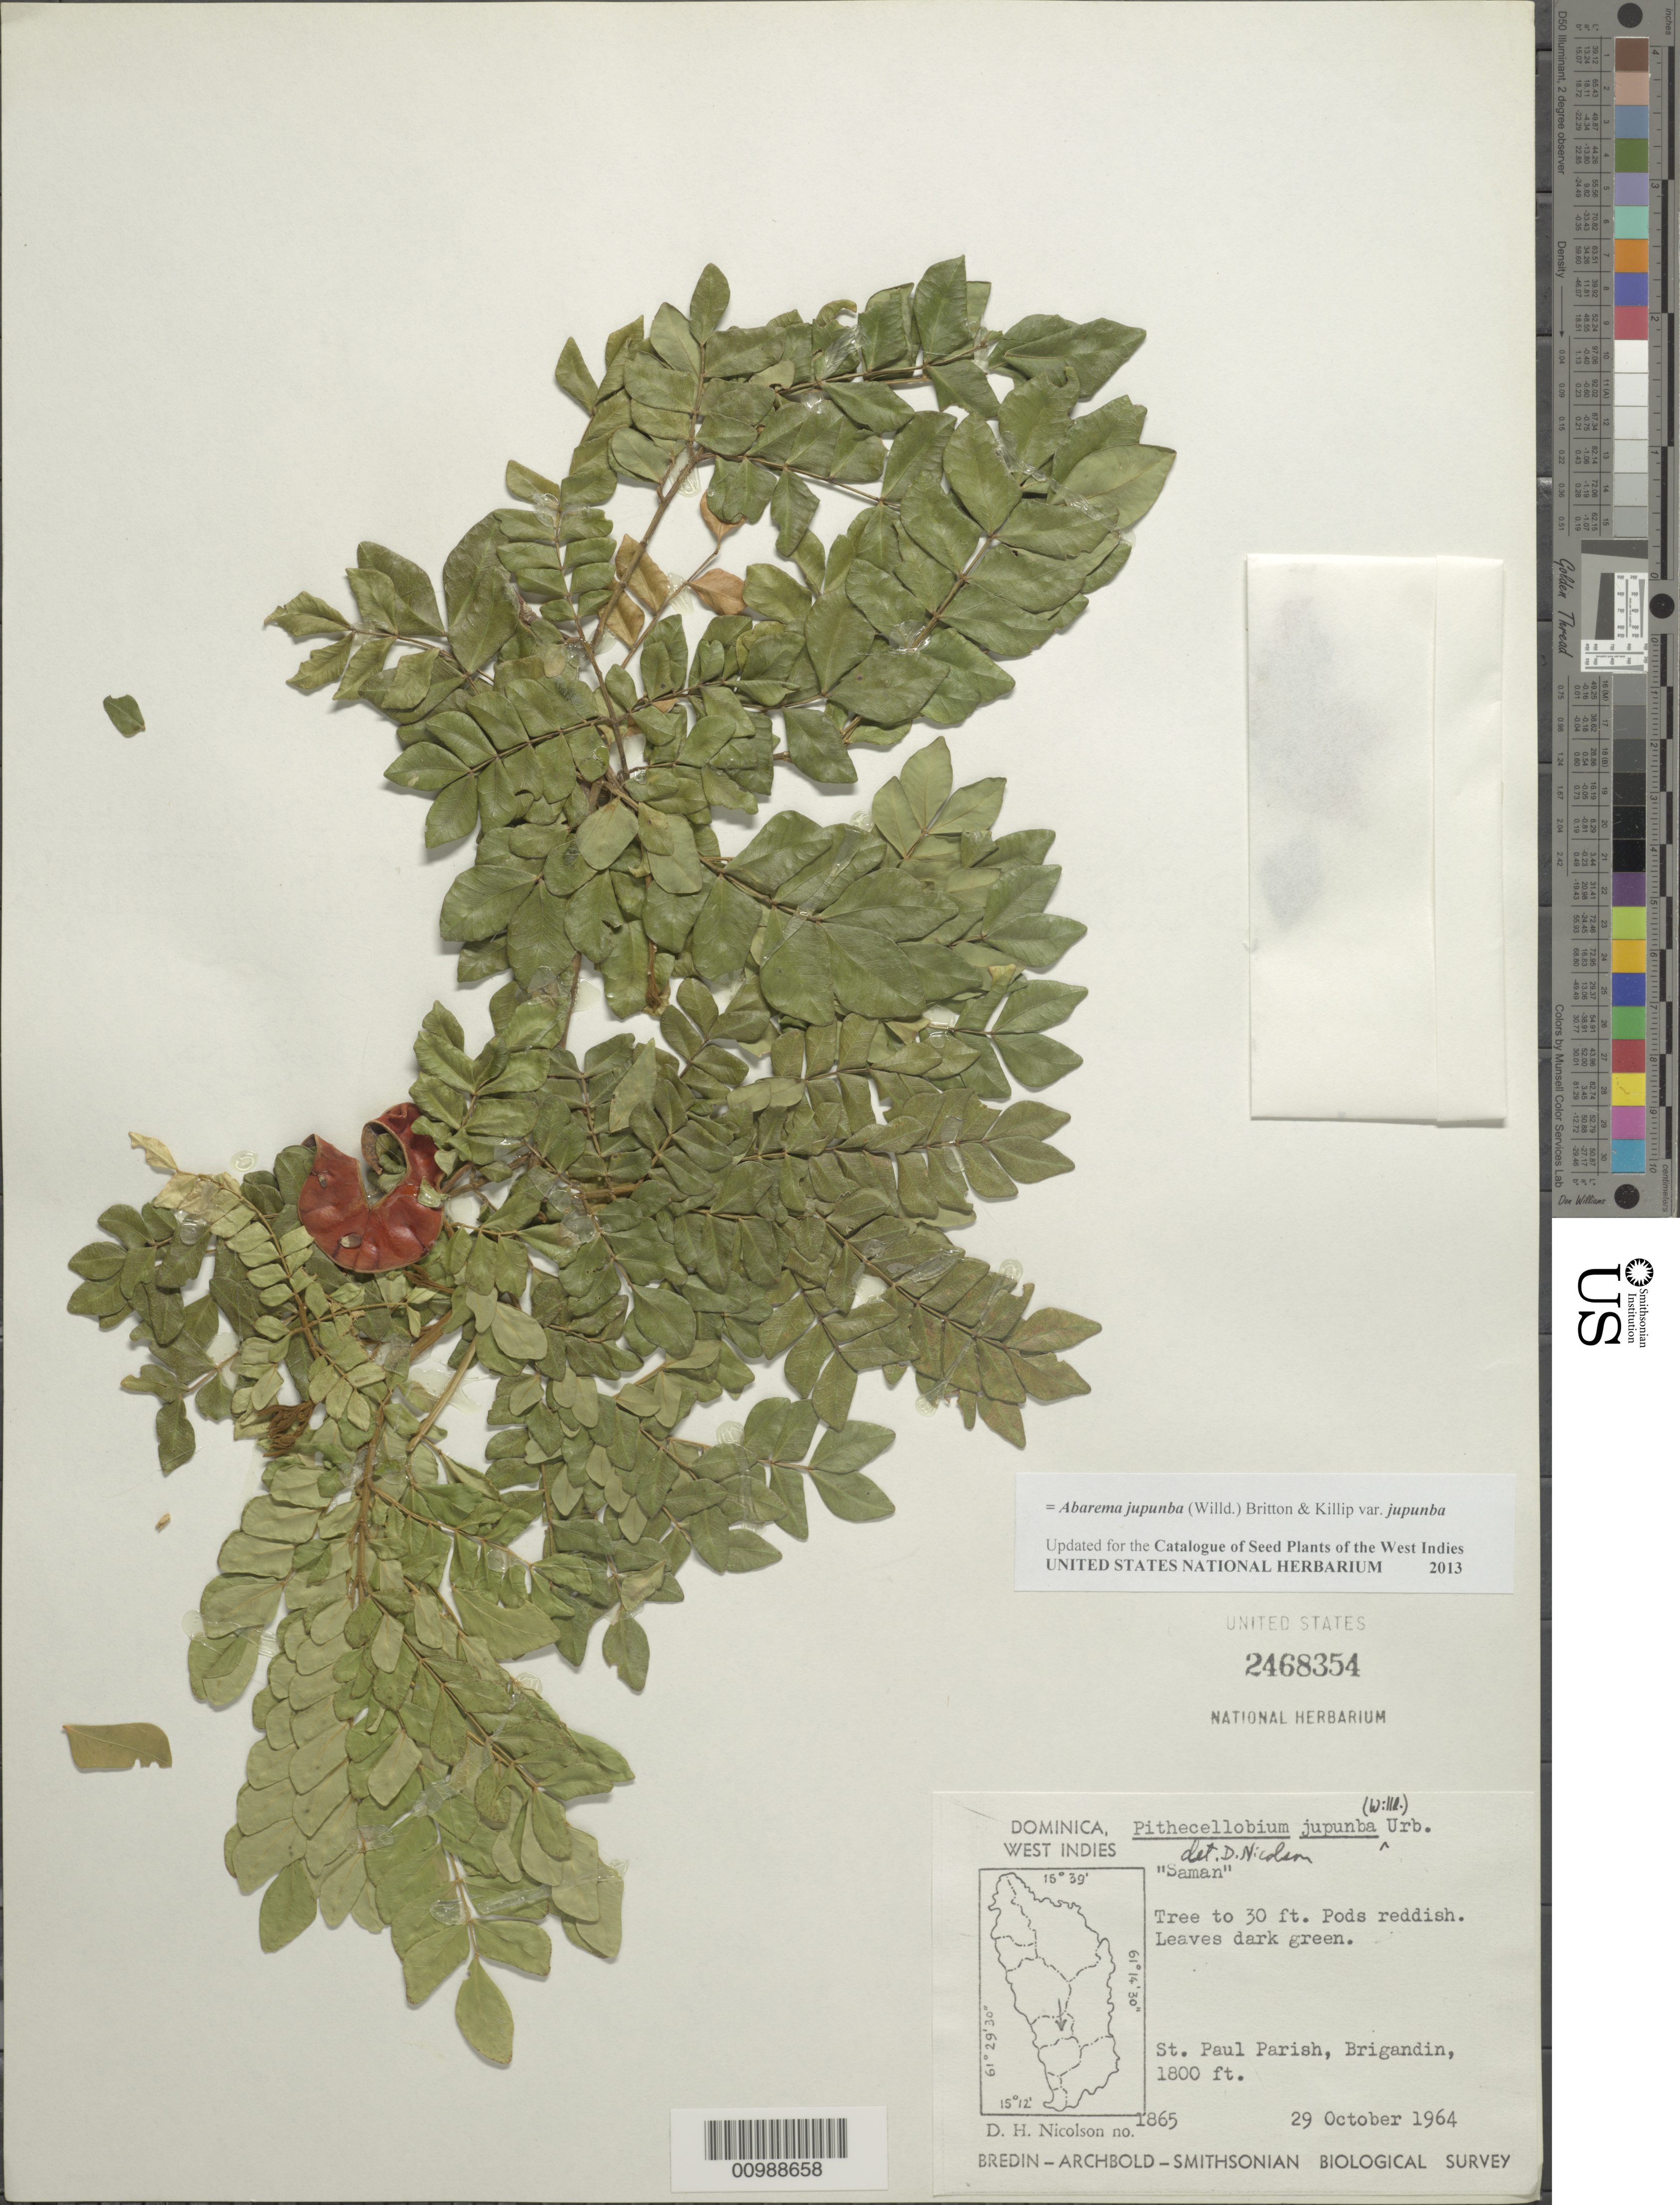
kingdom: Plantae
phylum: Tracheophyta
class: Magnoliopsida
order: Fabales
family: Fabaceae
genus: Abarema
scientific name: Abarema jupunba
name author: (Willd.) Britton & Killip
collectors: D. H. Nicolson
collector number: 1865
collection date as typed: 29 Oct 1964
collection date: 1964-10-29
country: Dominica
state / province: St. Paul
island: Dominica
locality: Brigandin.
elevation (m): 549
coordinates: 0 N, 0 E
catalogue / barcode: US 2468354